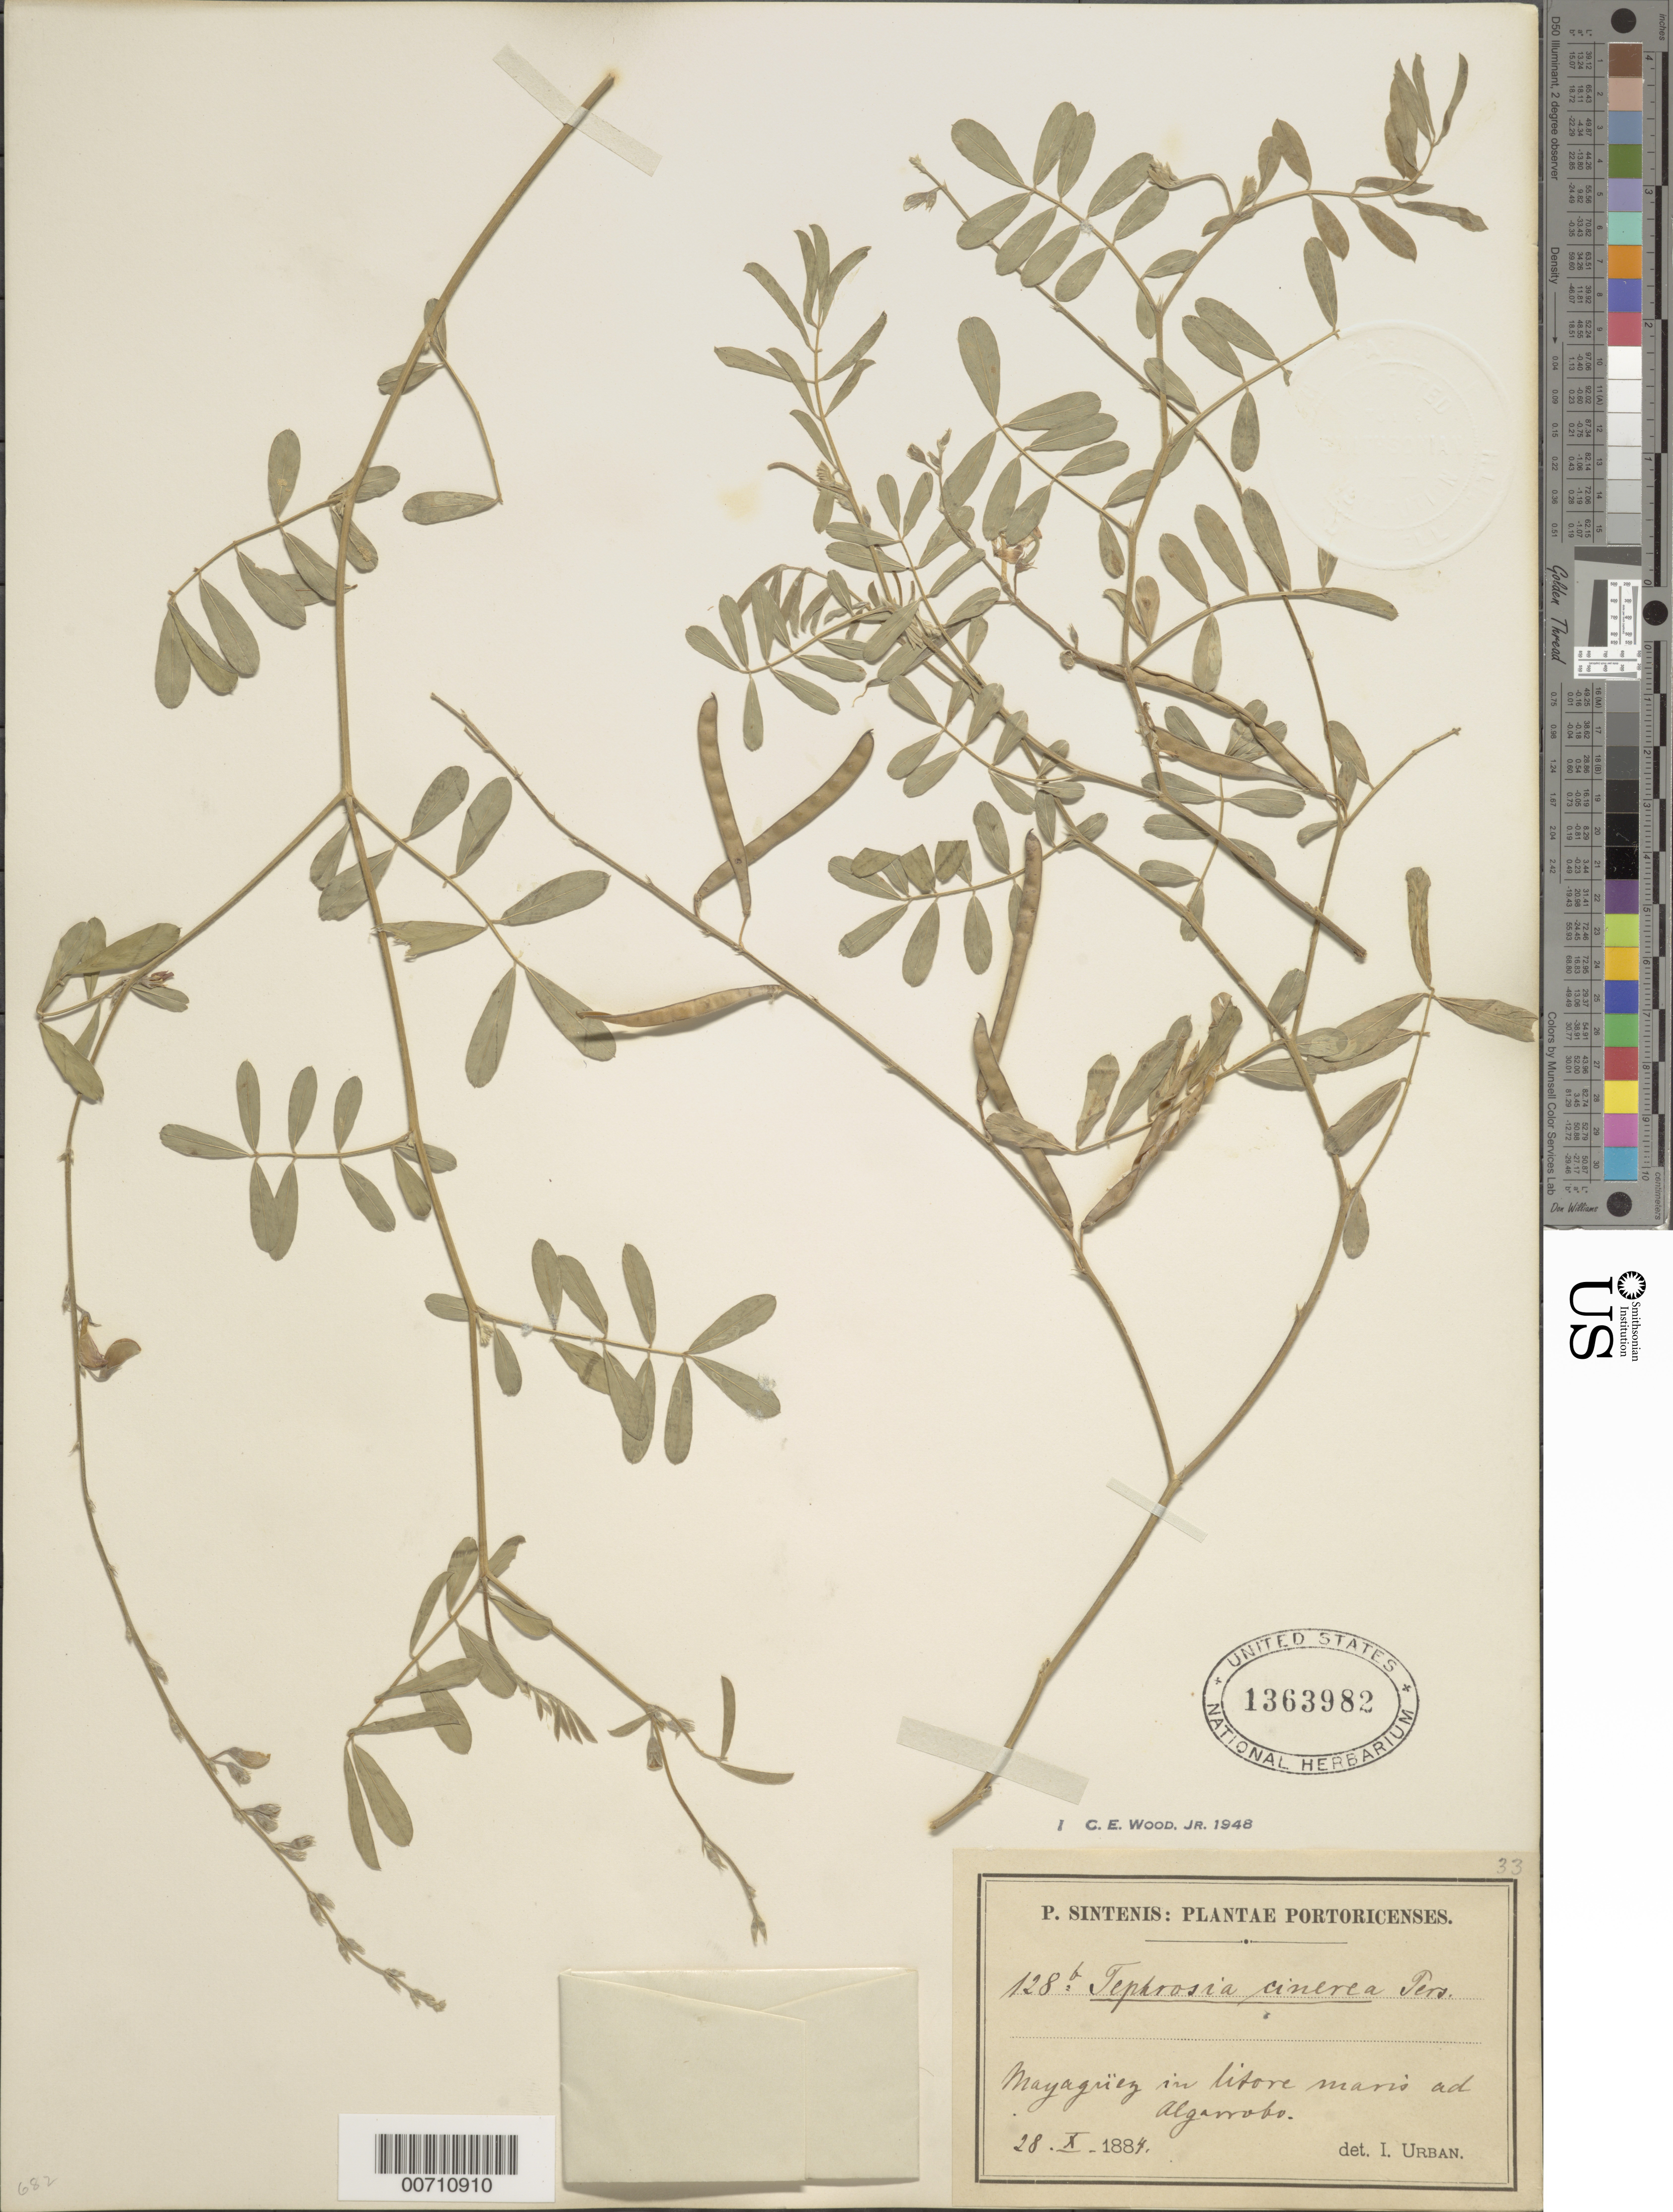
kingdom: Plantae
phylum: Tracheophyta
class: Magnoliopsida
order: Fabales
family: Fabaceae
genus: Tephrosia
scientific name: Tephrosia cinerea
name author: (L.) Pers.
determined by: Urban, Ignatz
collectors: P. Sintenis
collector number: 128 b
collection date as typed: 28 Oct 1884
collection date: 1884-10-28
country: Puerto Rico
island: Greater Antilles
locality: Mayaguez in litore maris ad Algarrobo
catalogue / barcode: US 1363982